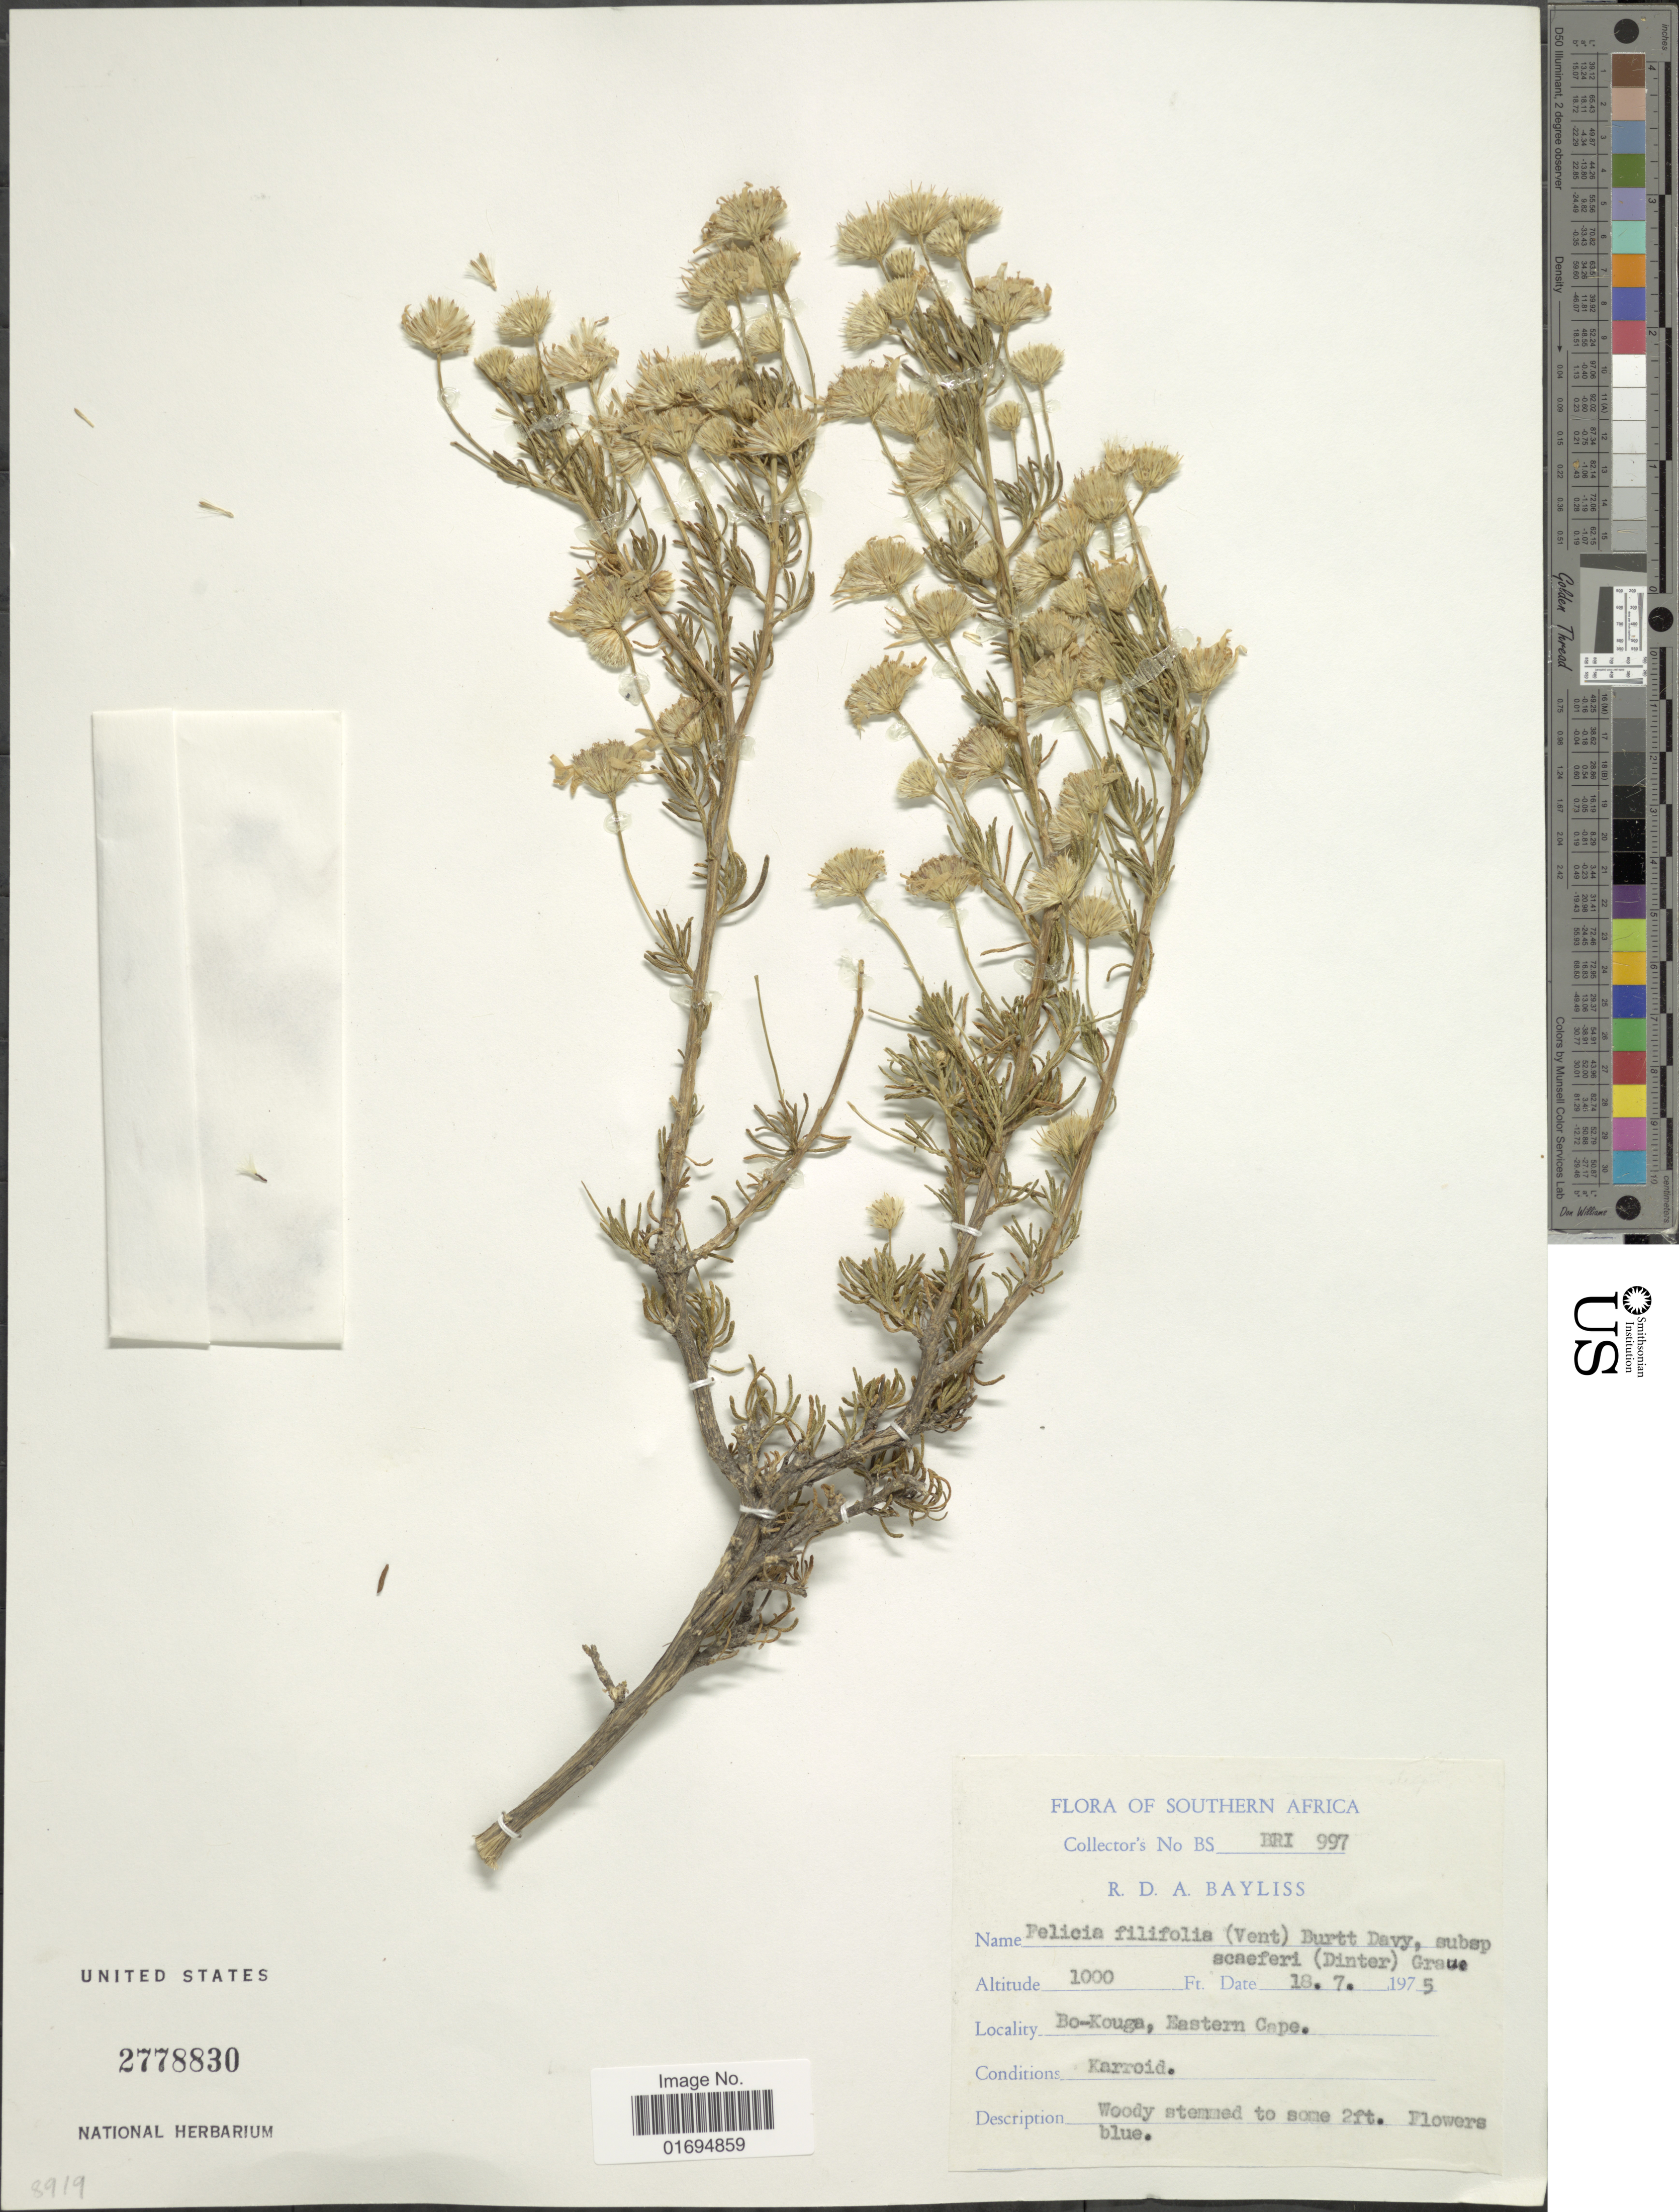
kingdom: Plantae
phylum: Tracheophyta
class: Magnoliopsida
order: Asterales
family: Asteraceae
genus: Felicia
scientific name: Felicia filifolia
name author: (Vent.) Burtt Davy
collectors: J. Bayliss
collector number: BRI997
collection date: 1975-07-18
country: South Africa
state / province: Eastern Cape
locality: Bo-Kouga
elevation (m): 305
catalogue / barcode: US 2778830